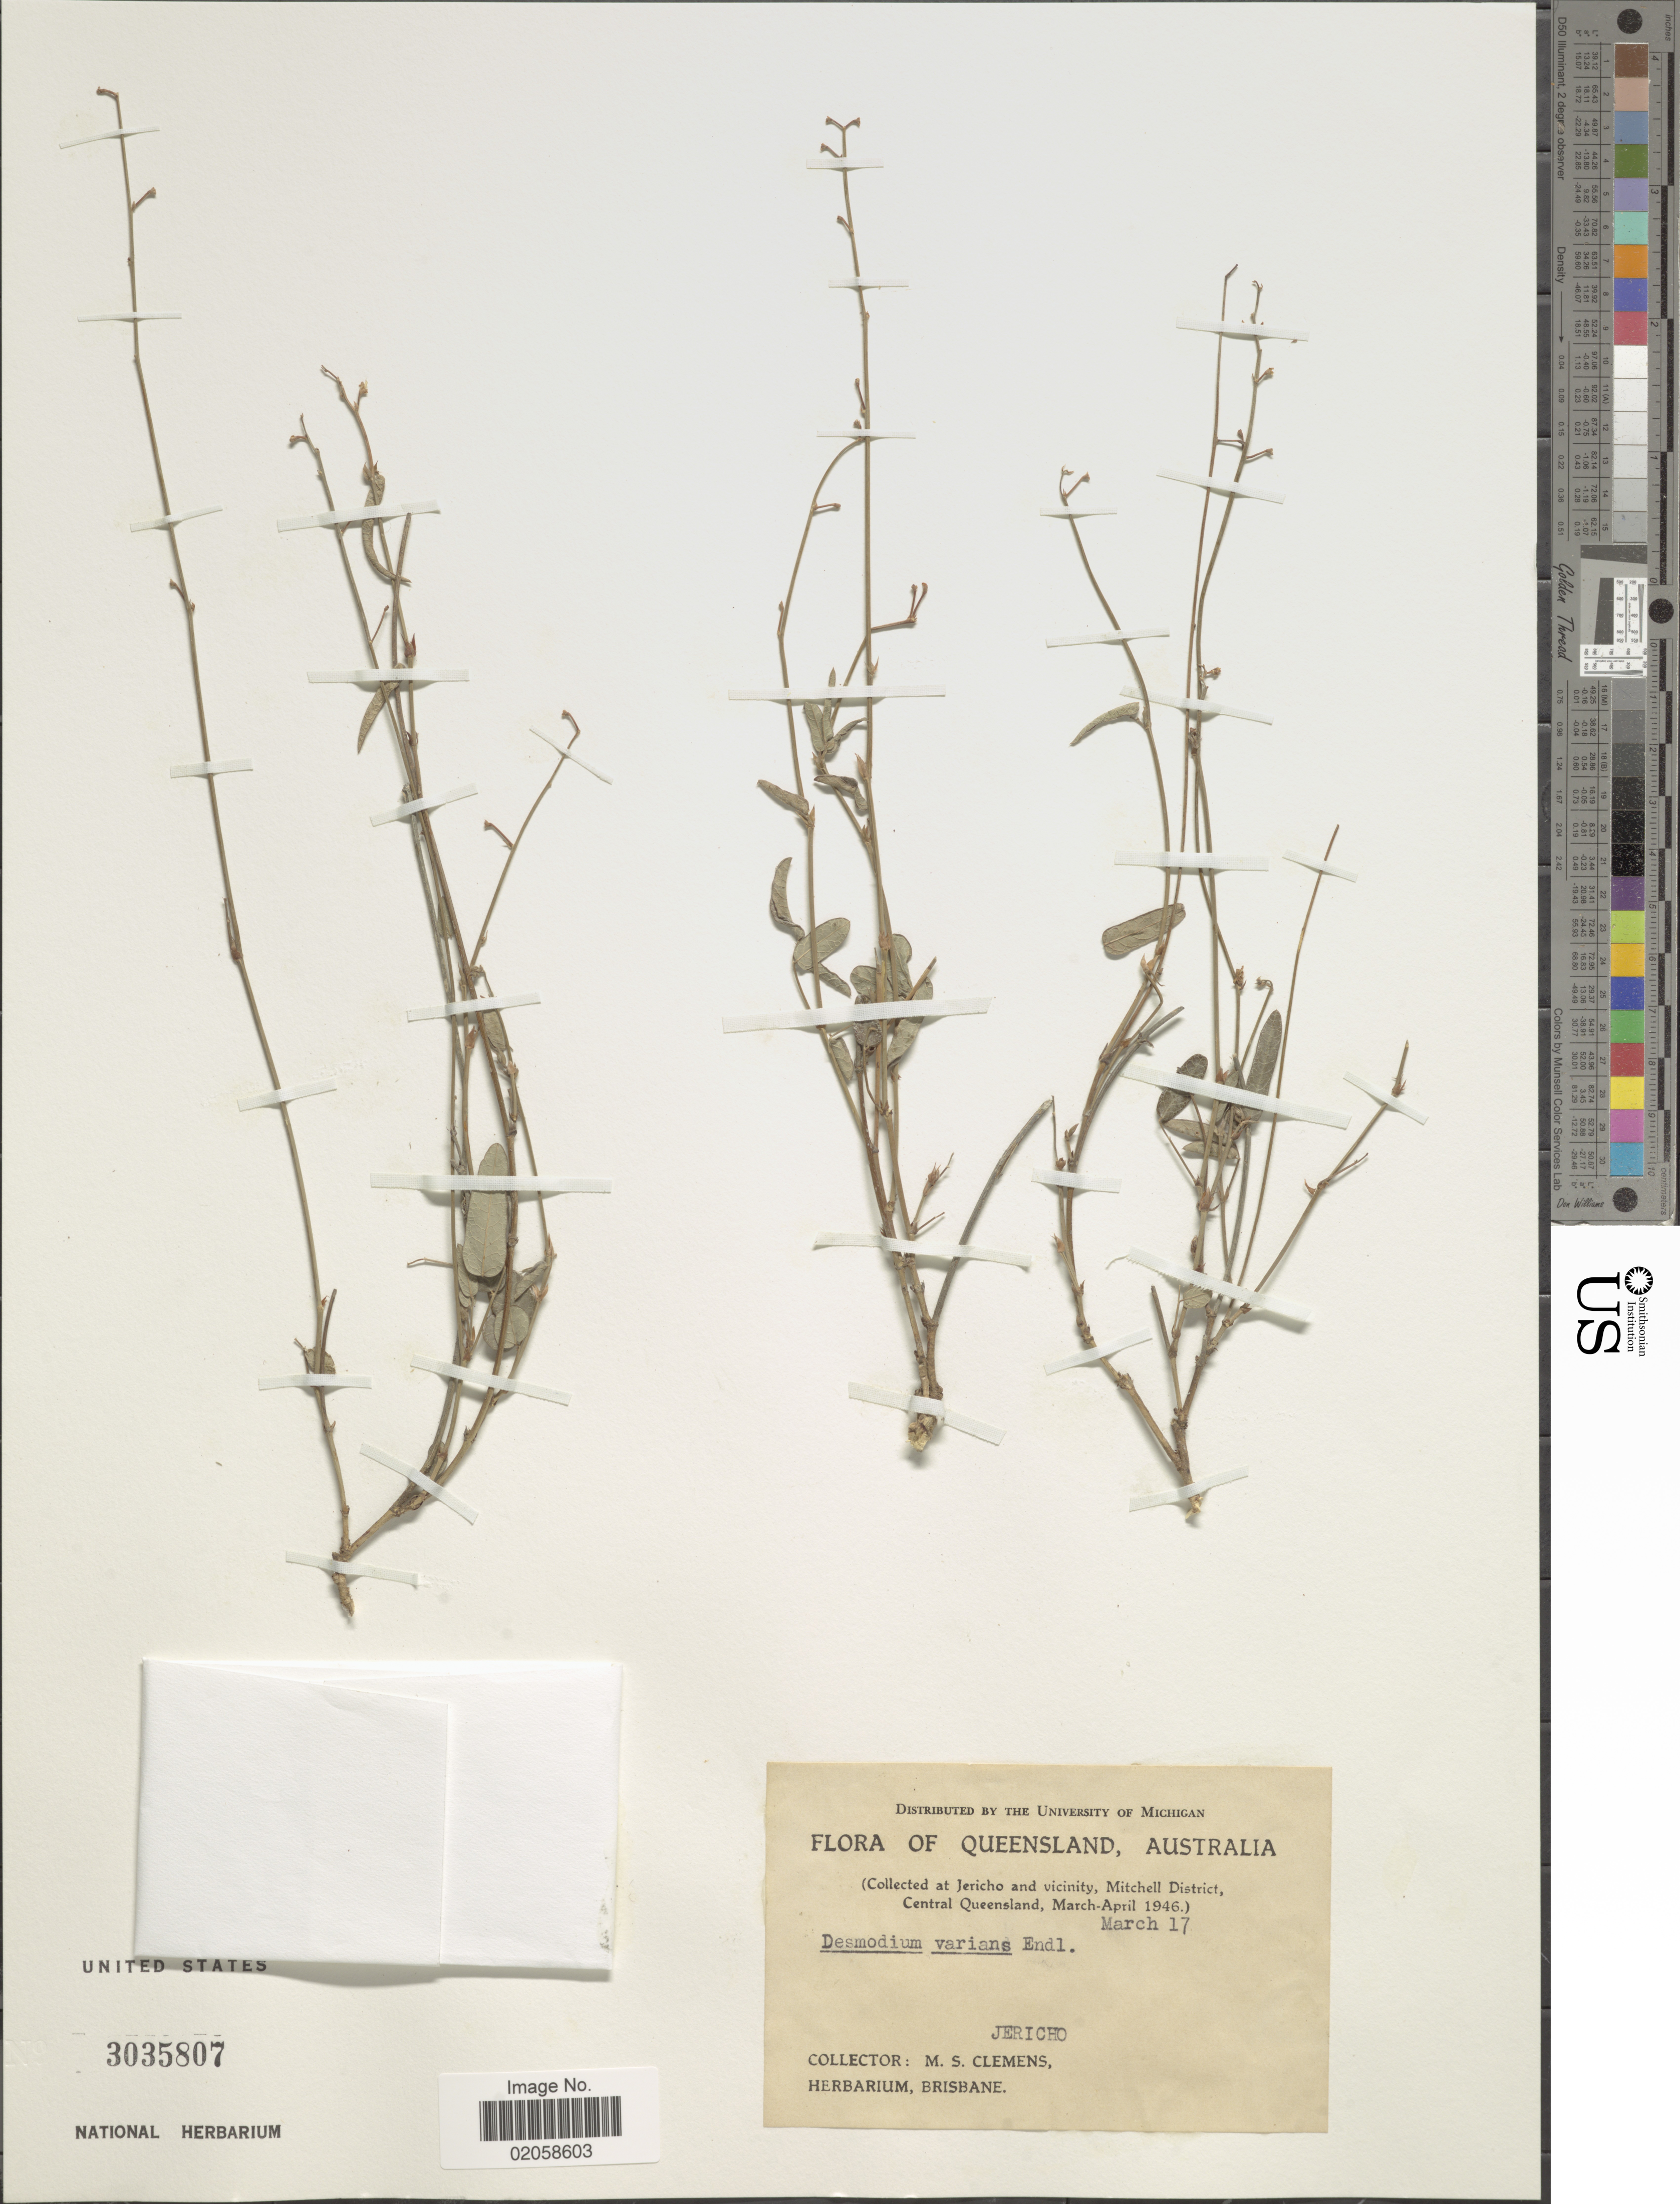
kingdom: Plantae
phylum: Tracheophyta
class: Magnoliopsida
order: Fabales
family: Fabaceae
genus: Grona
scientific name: Grona varians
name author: (Labill.) H. Ohashi & K. Ohashi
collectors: M. S. Clemens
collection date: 1946-03-17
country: Australia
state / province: Queensland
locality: Jericho and vicinity, Mitchell District, Central Queensland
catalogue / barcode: US 3035807